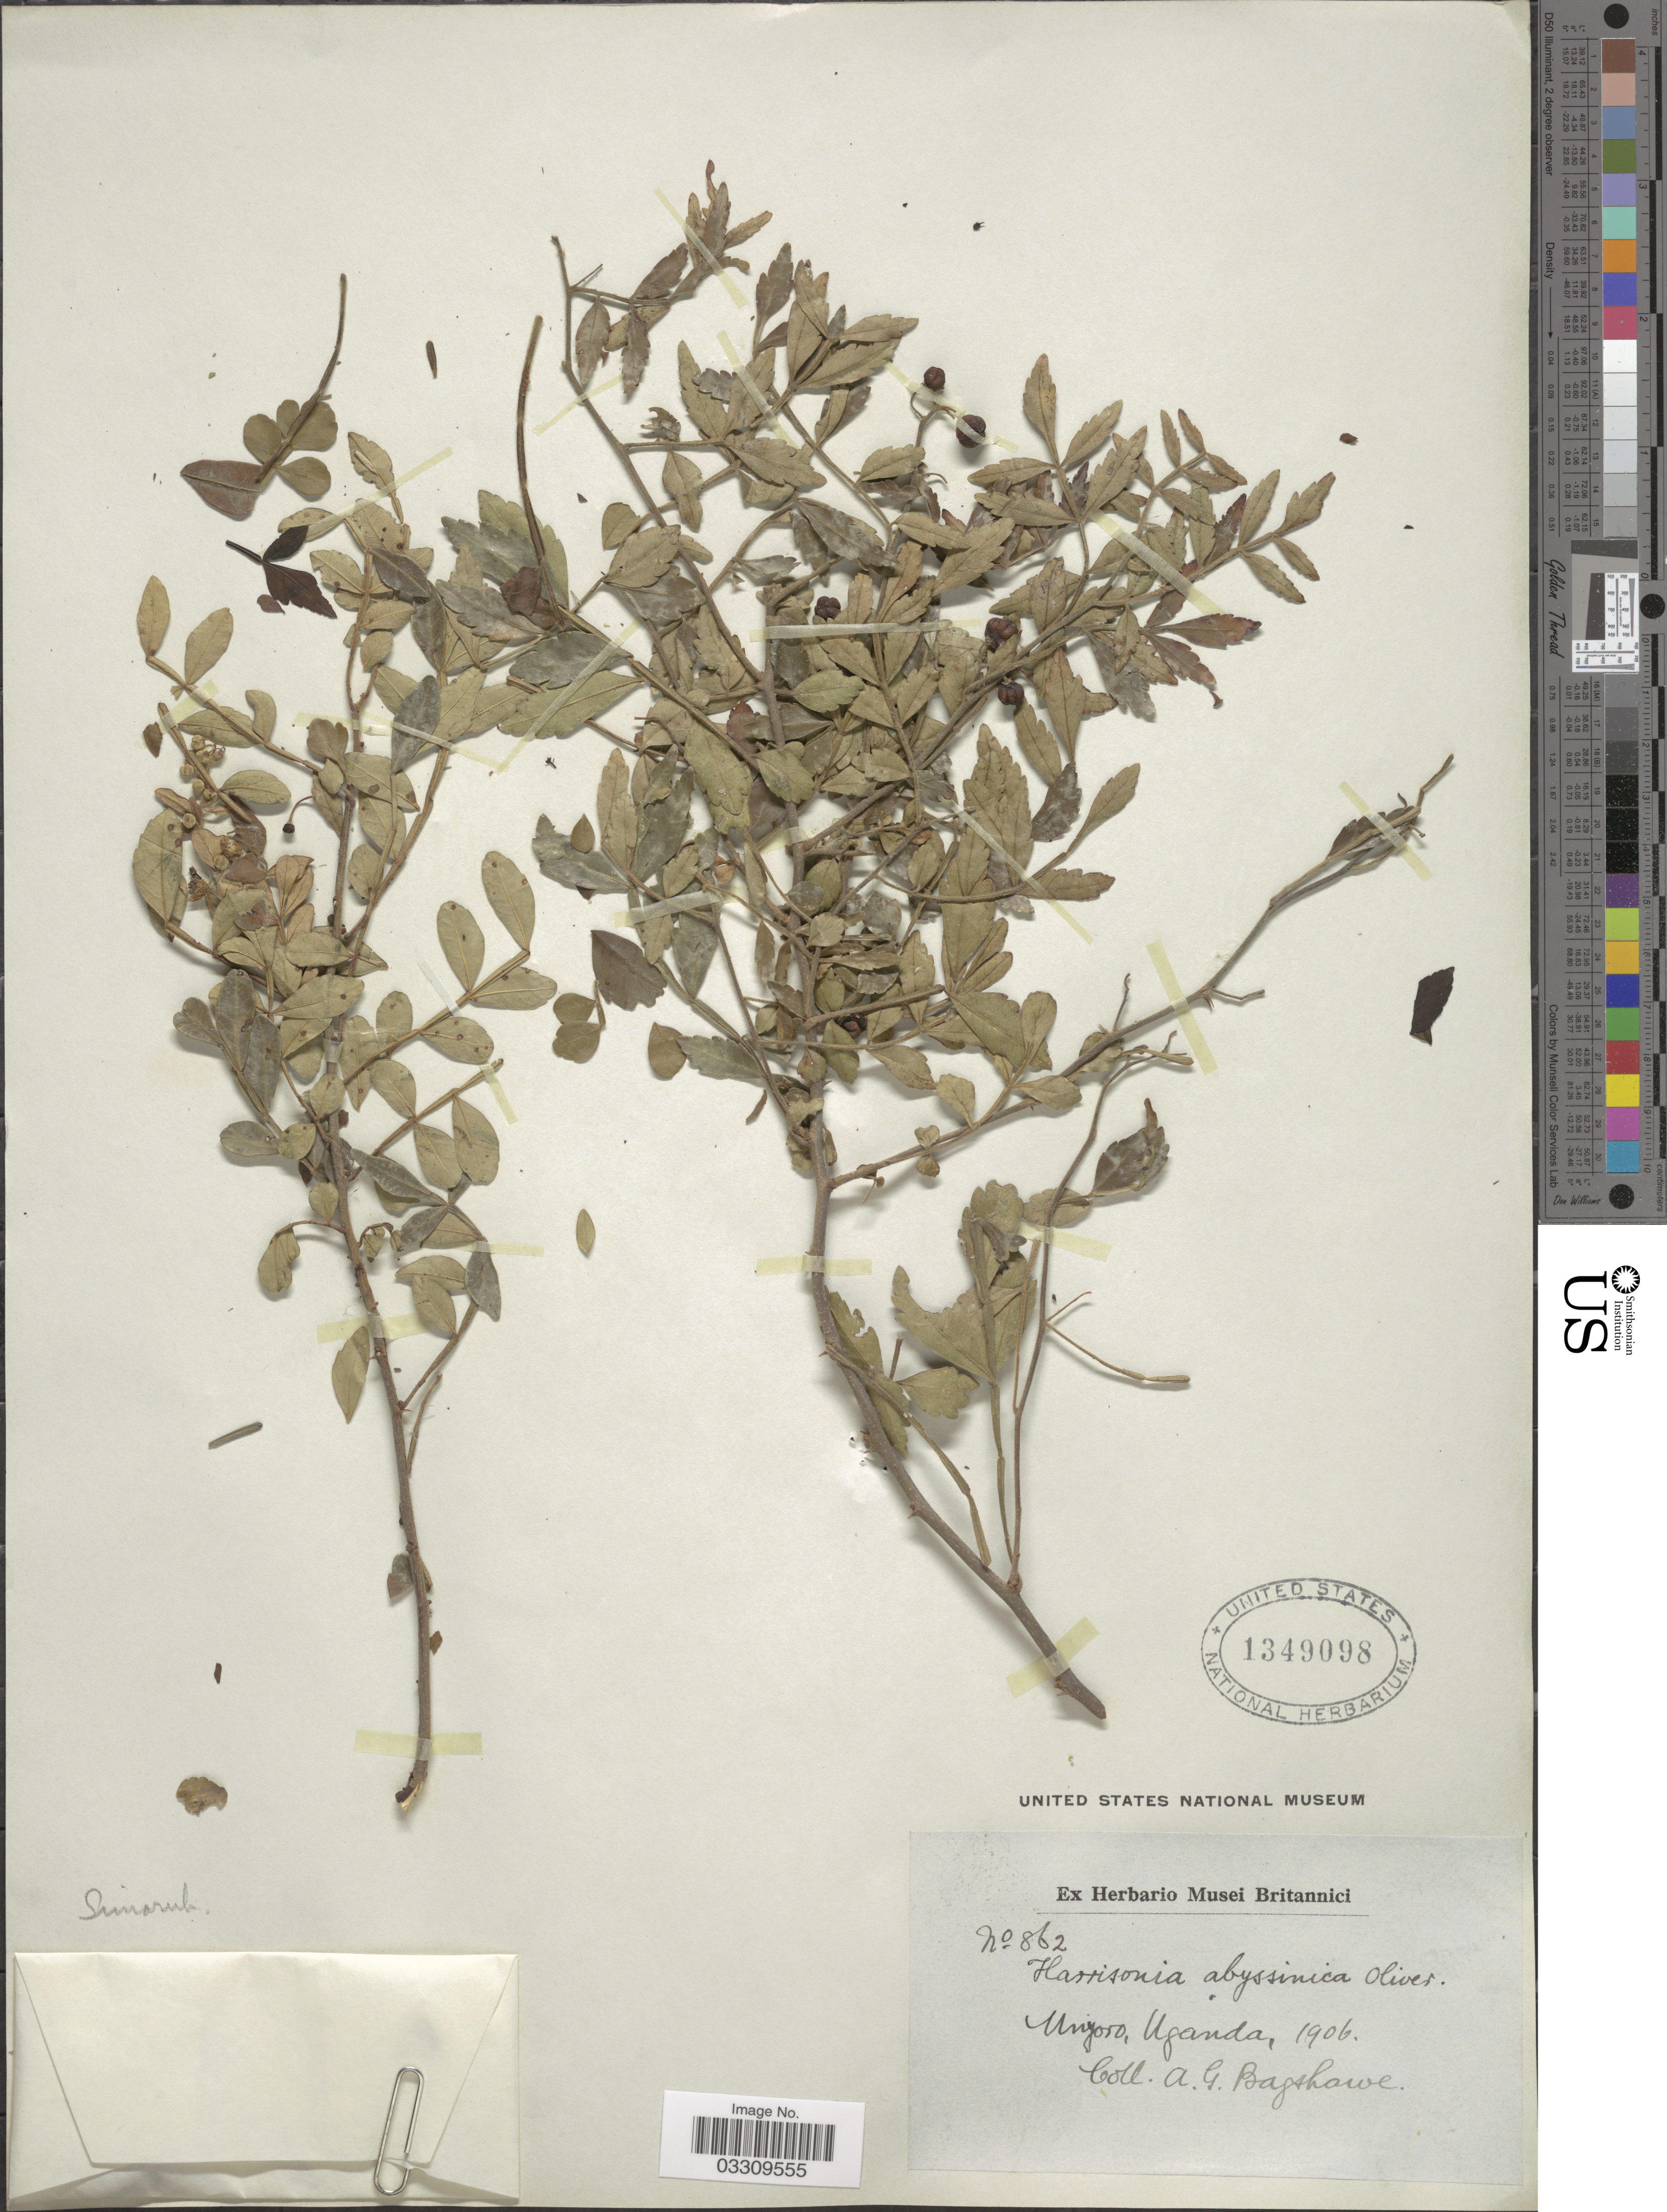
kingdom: Plantae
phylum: Tracheophyta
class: Magnoliopsida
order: Sapindales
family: Rutaceae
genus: Harrisonia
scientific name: Harrisonia abyssinica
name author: Oliv.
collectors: A. Bagshawe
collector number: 862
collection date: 1906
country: Uganda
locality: Unjoro.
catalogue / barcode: US 1349098